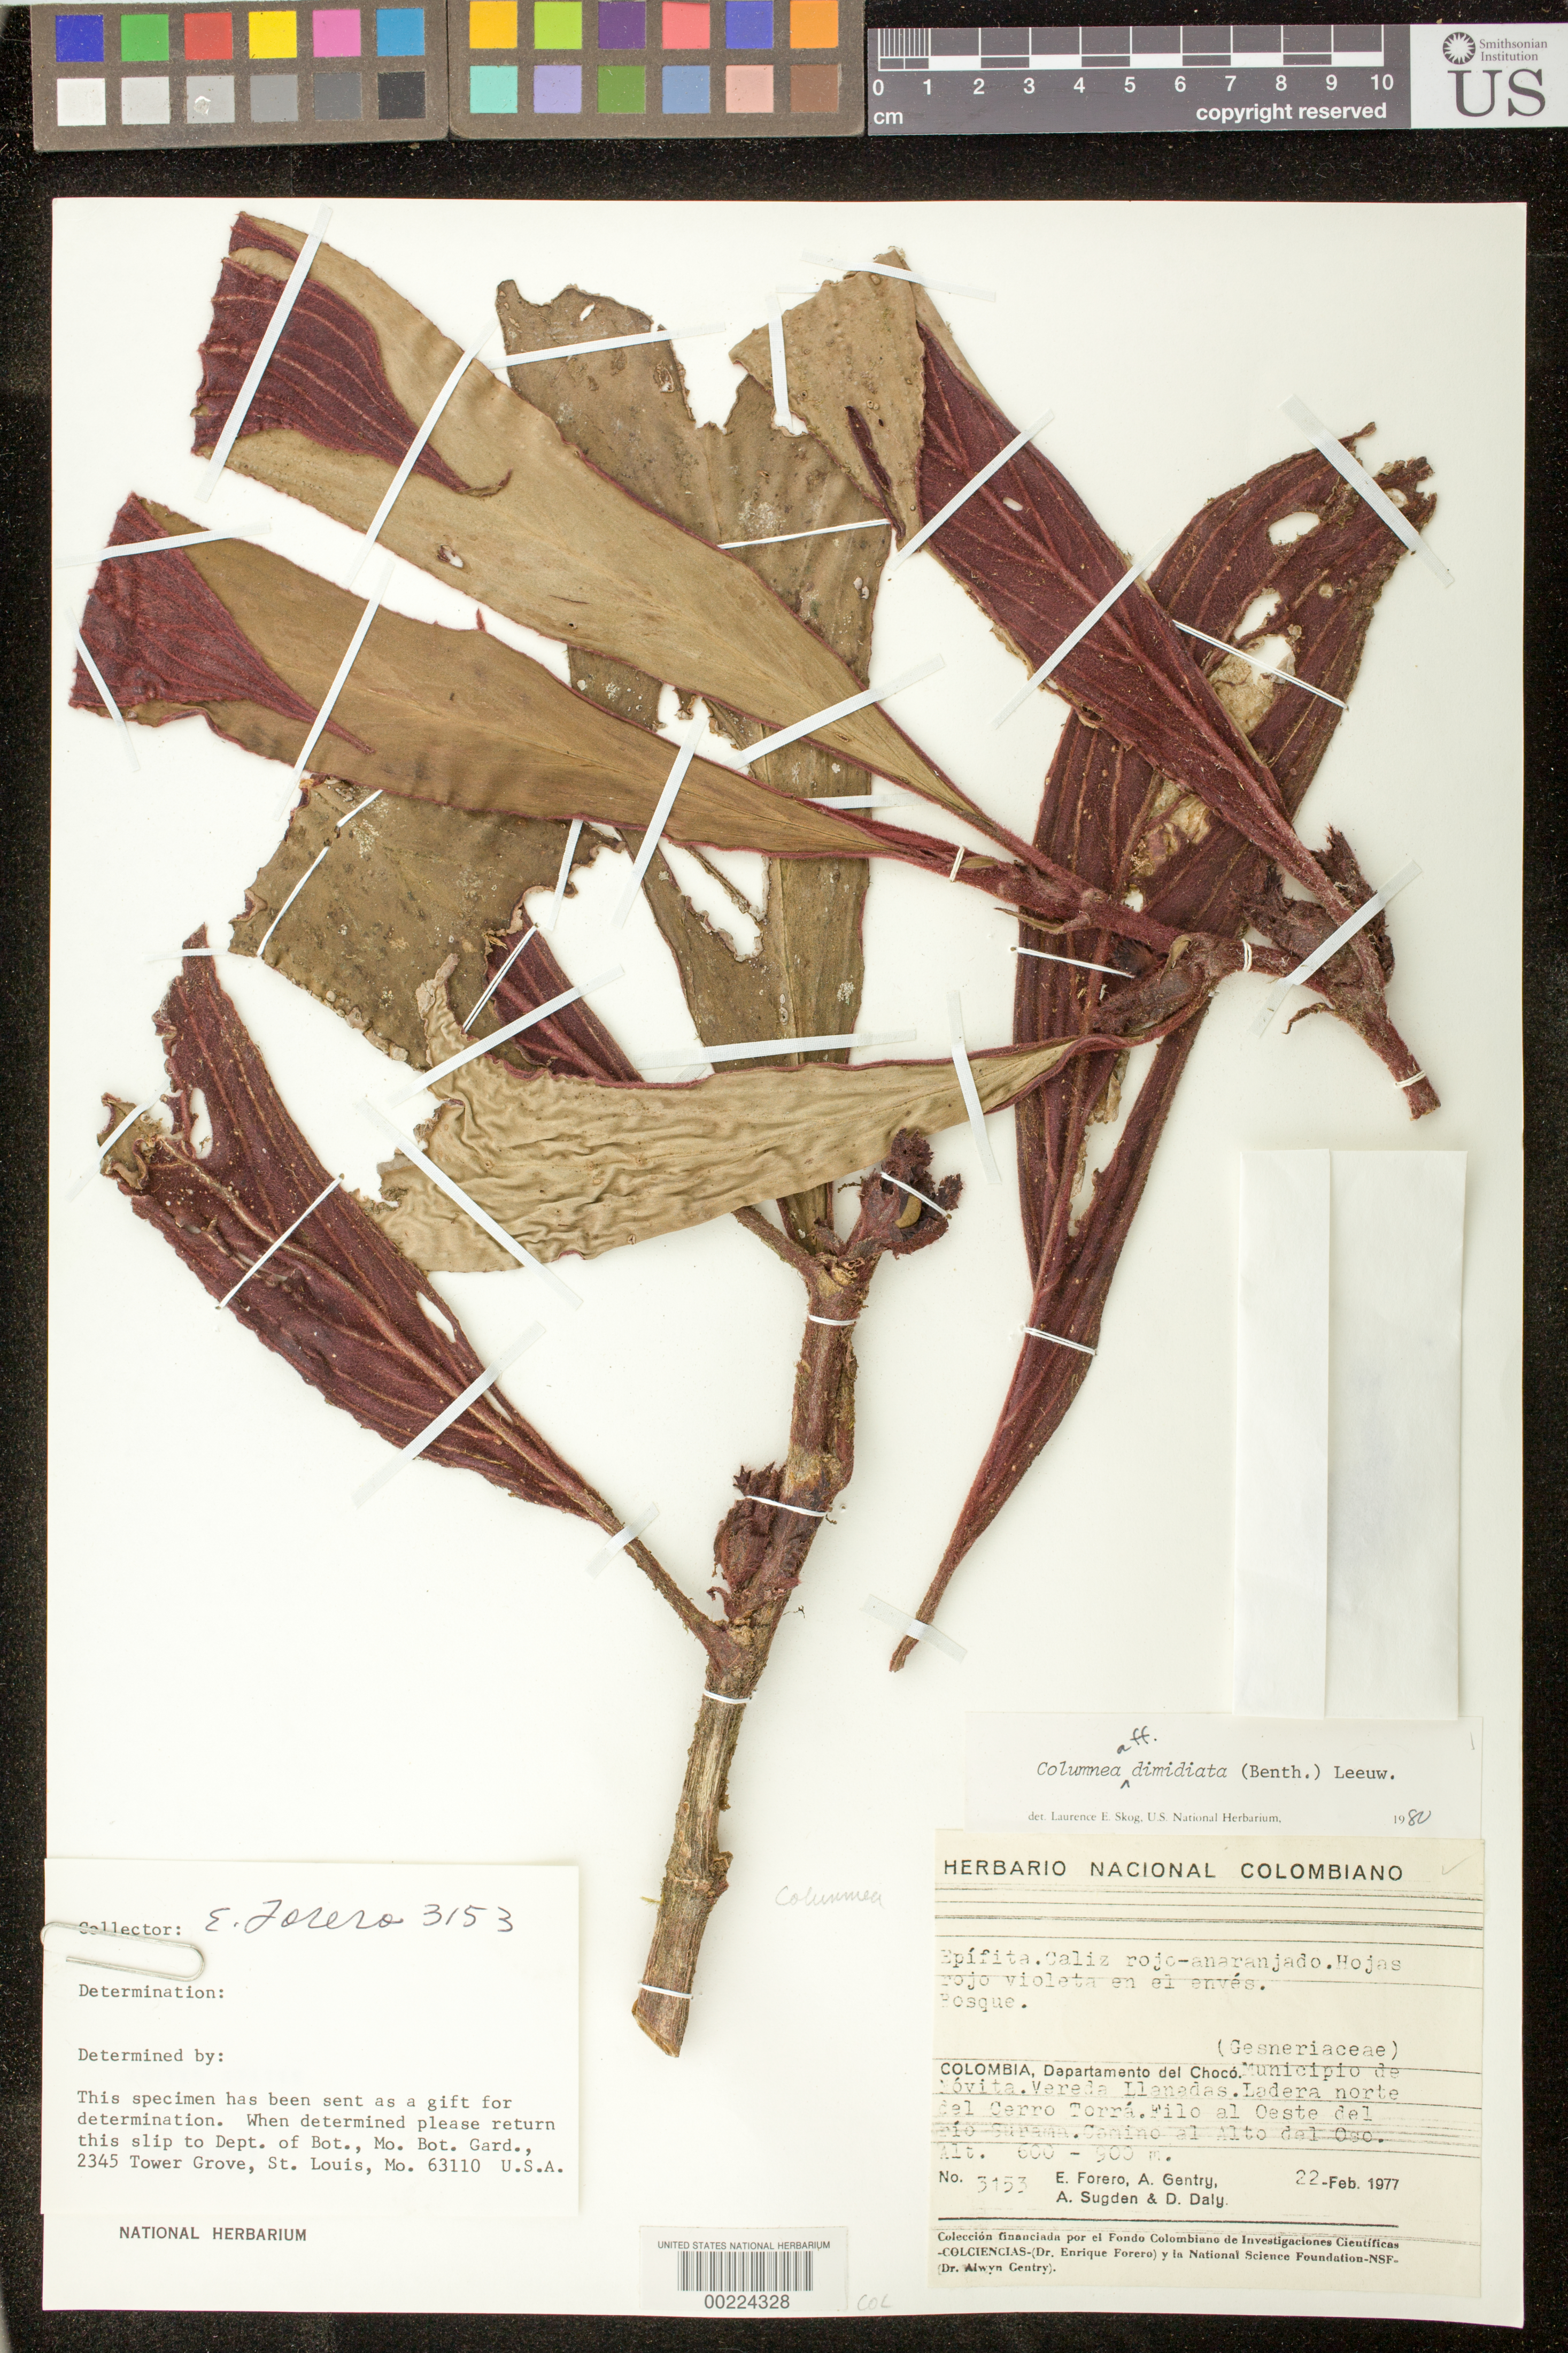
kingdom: Plantae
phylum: Tracheophyta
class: Magnoliopsida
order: Lamiales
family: Gesneriaceae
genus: Columnea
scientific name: Columnea dimidiata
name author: (Benth.) Kuntze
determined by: Skog, Laurence E.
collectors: E. Forero, A. H. Gentry, A. Sugden & D. C. Daly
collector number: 3153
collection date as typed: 22 Feb 1977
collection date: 1977-02-22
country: Colombia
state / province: Chocó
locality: Mpio. de Nóvita; Vereda Llanadas, Ladera norte del Cerro Torrá, filo al W del río Surama, camino al Alto del Oso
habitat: Bosque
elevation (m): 600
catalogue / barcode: US 2892541